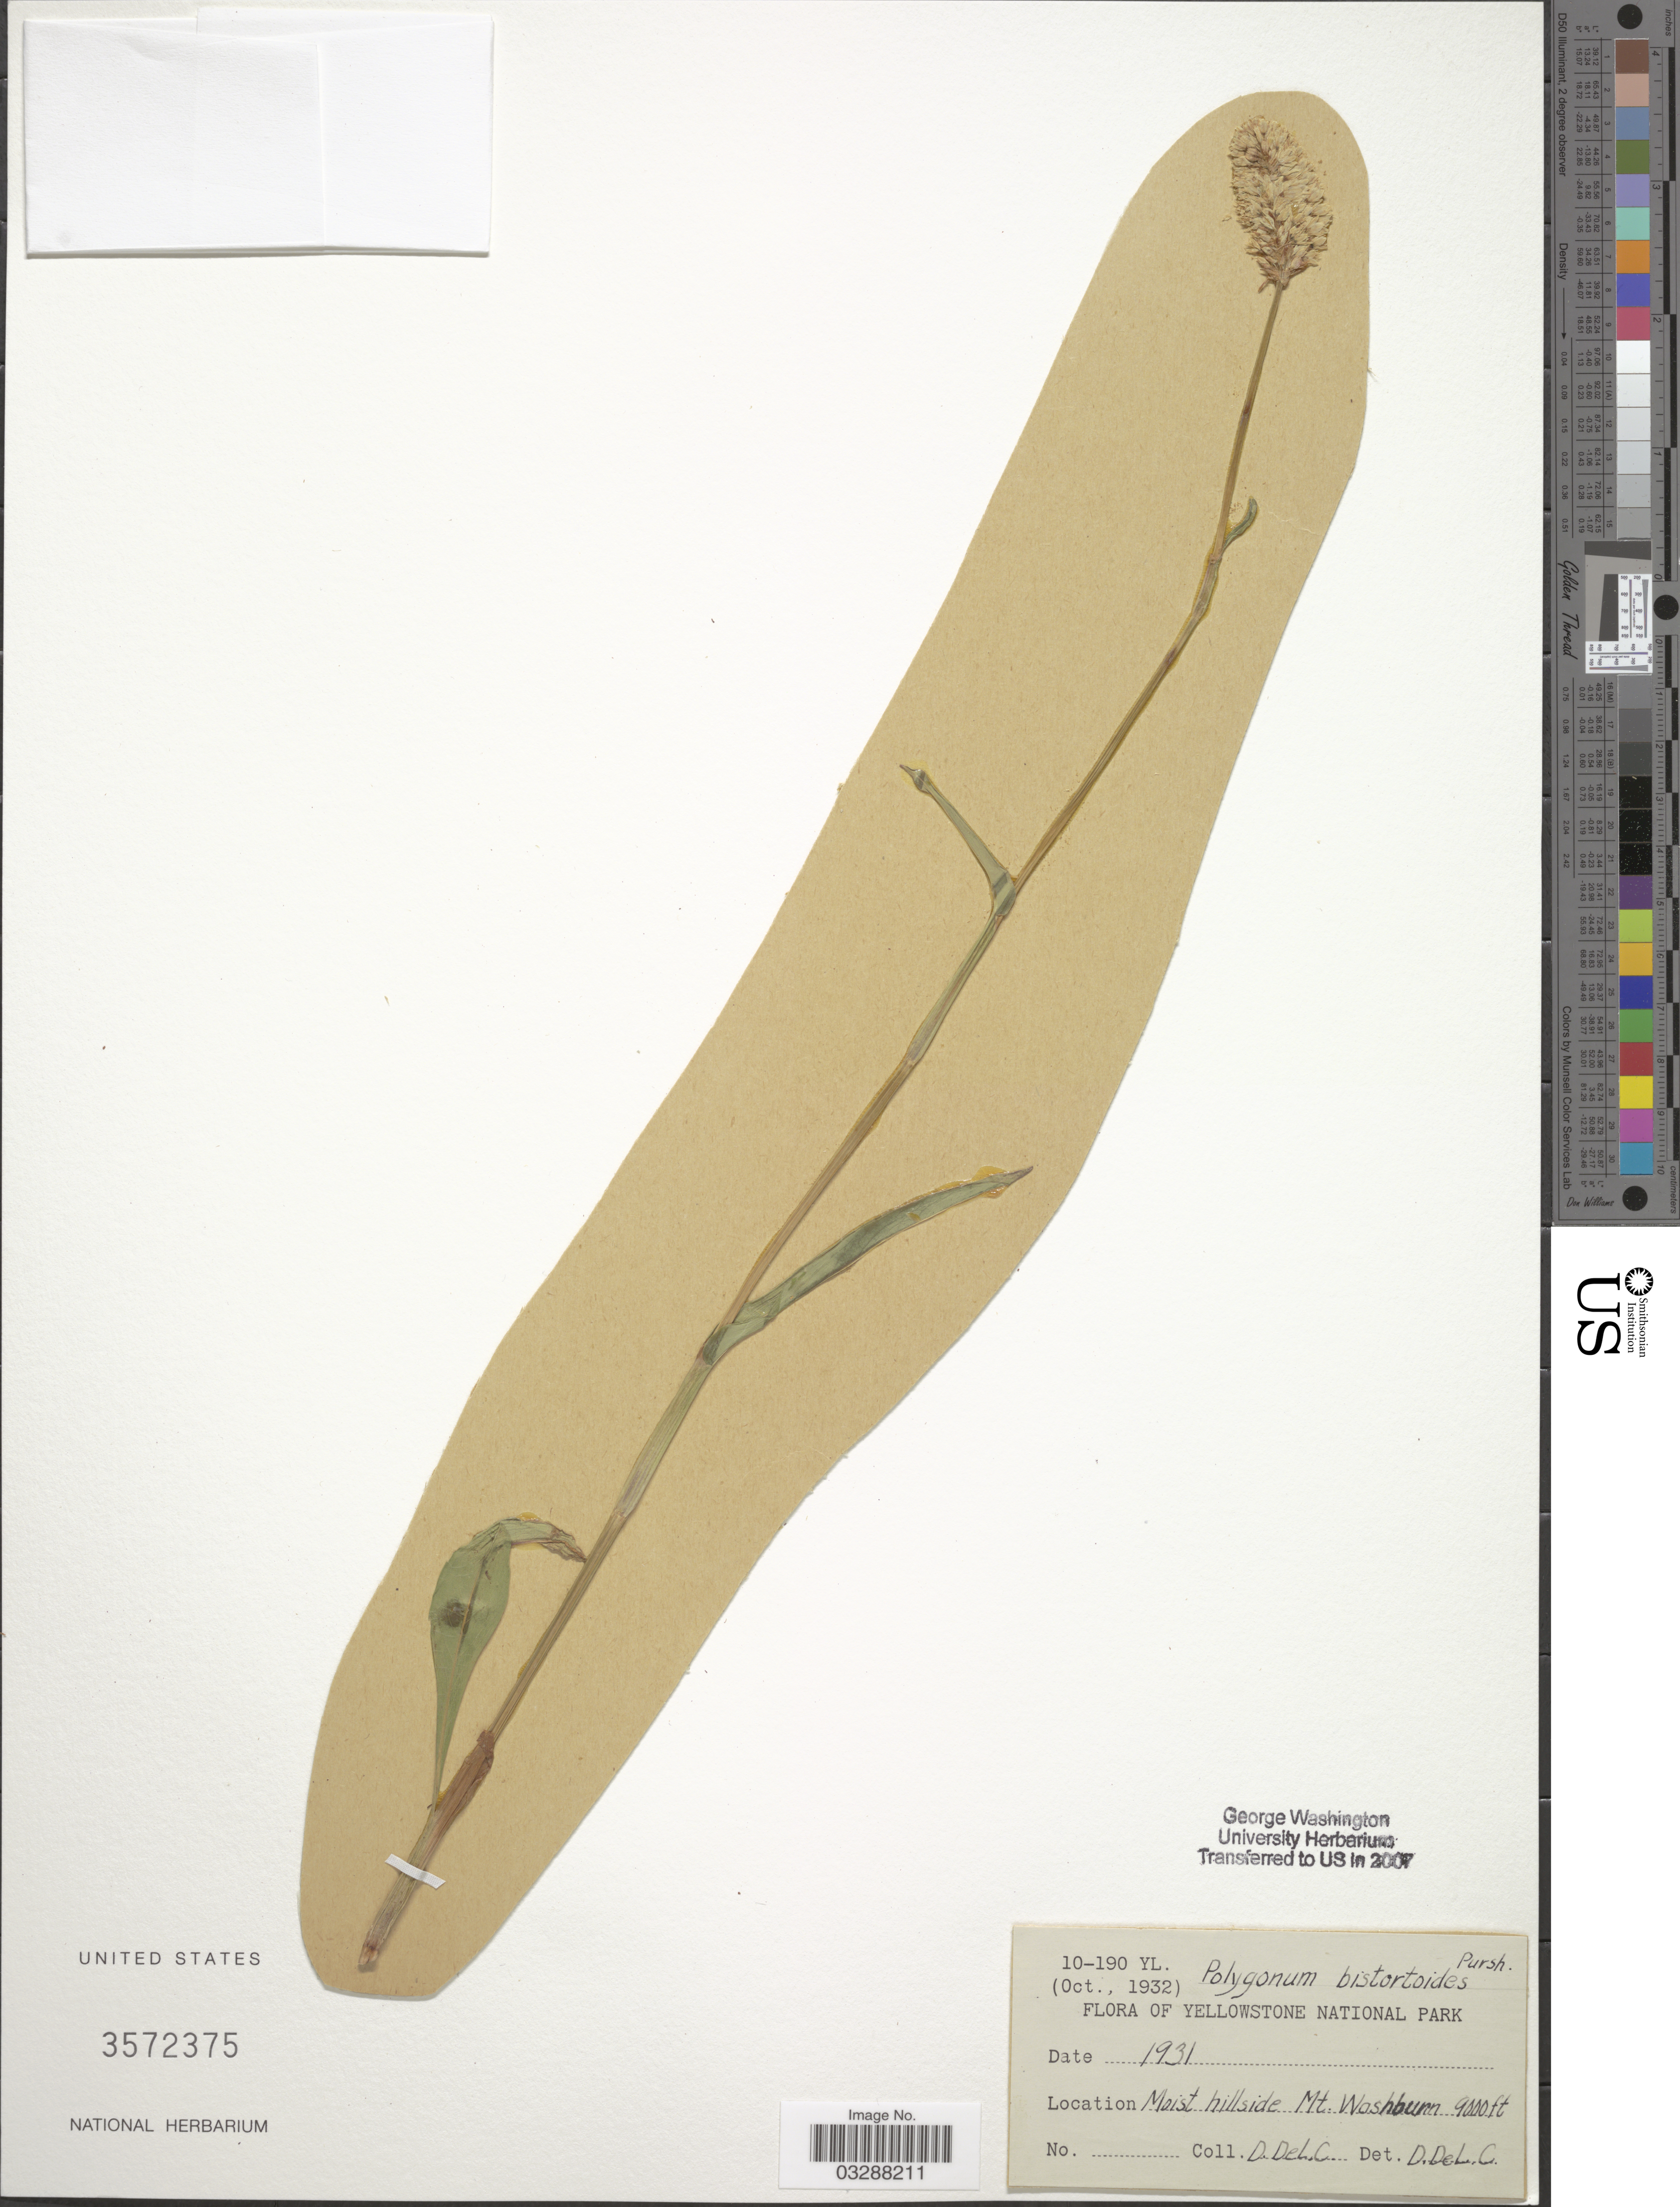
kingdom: Plantae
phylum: Tracheophyta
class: Magnoliopsida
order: Caryophyllales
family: Polygonaceae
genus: Bistorta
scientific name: Bistorta bistortoides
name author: (Pursh) Small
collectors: D. Del C.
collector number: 10-190 YL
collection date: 1931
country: United States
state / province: Wyoming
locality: Yellowstone National Park. Moist hillside Mt. Washburn.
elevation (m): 2743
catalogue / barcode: US 3572375